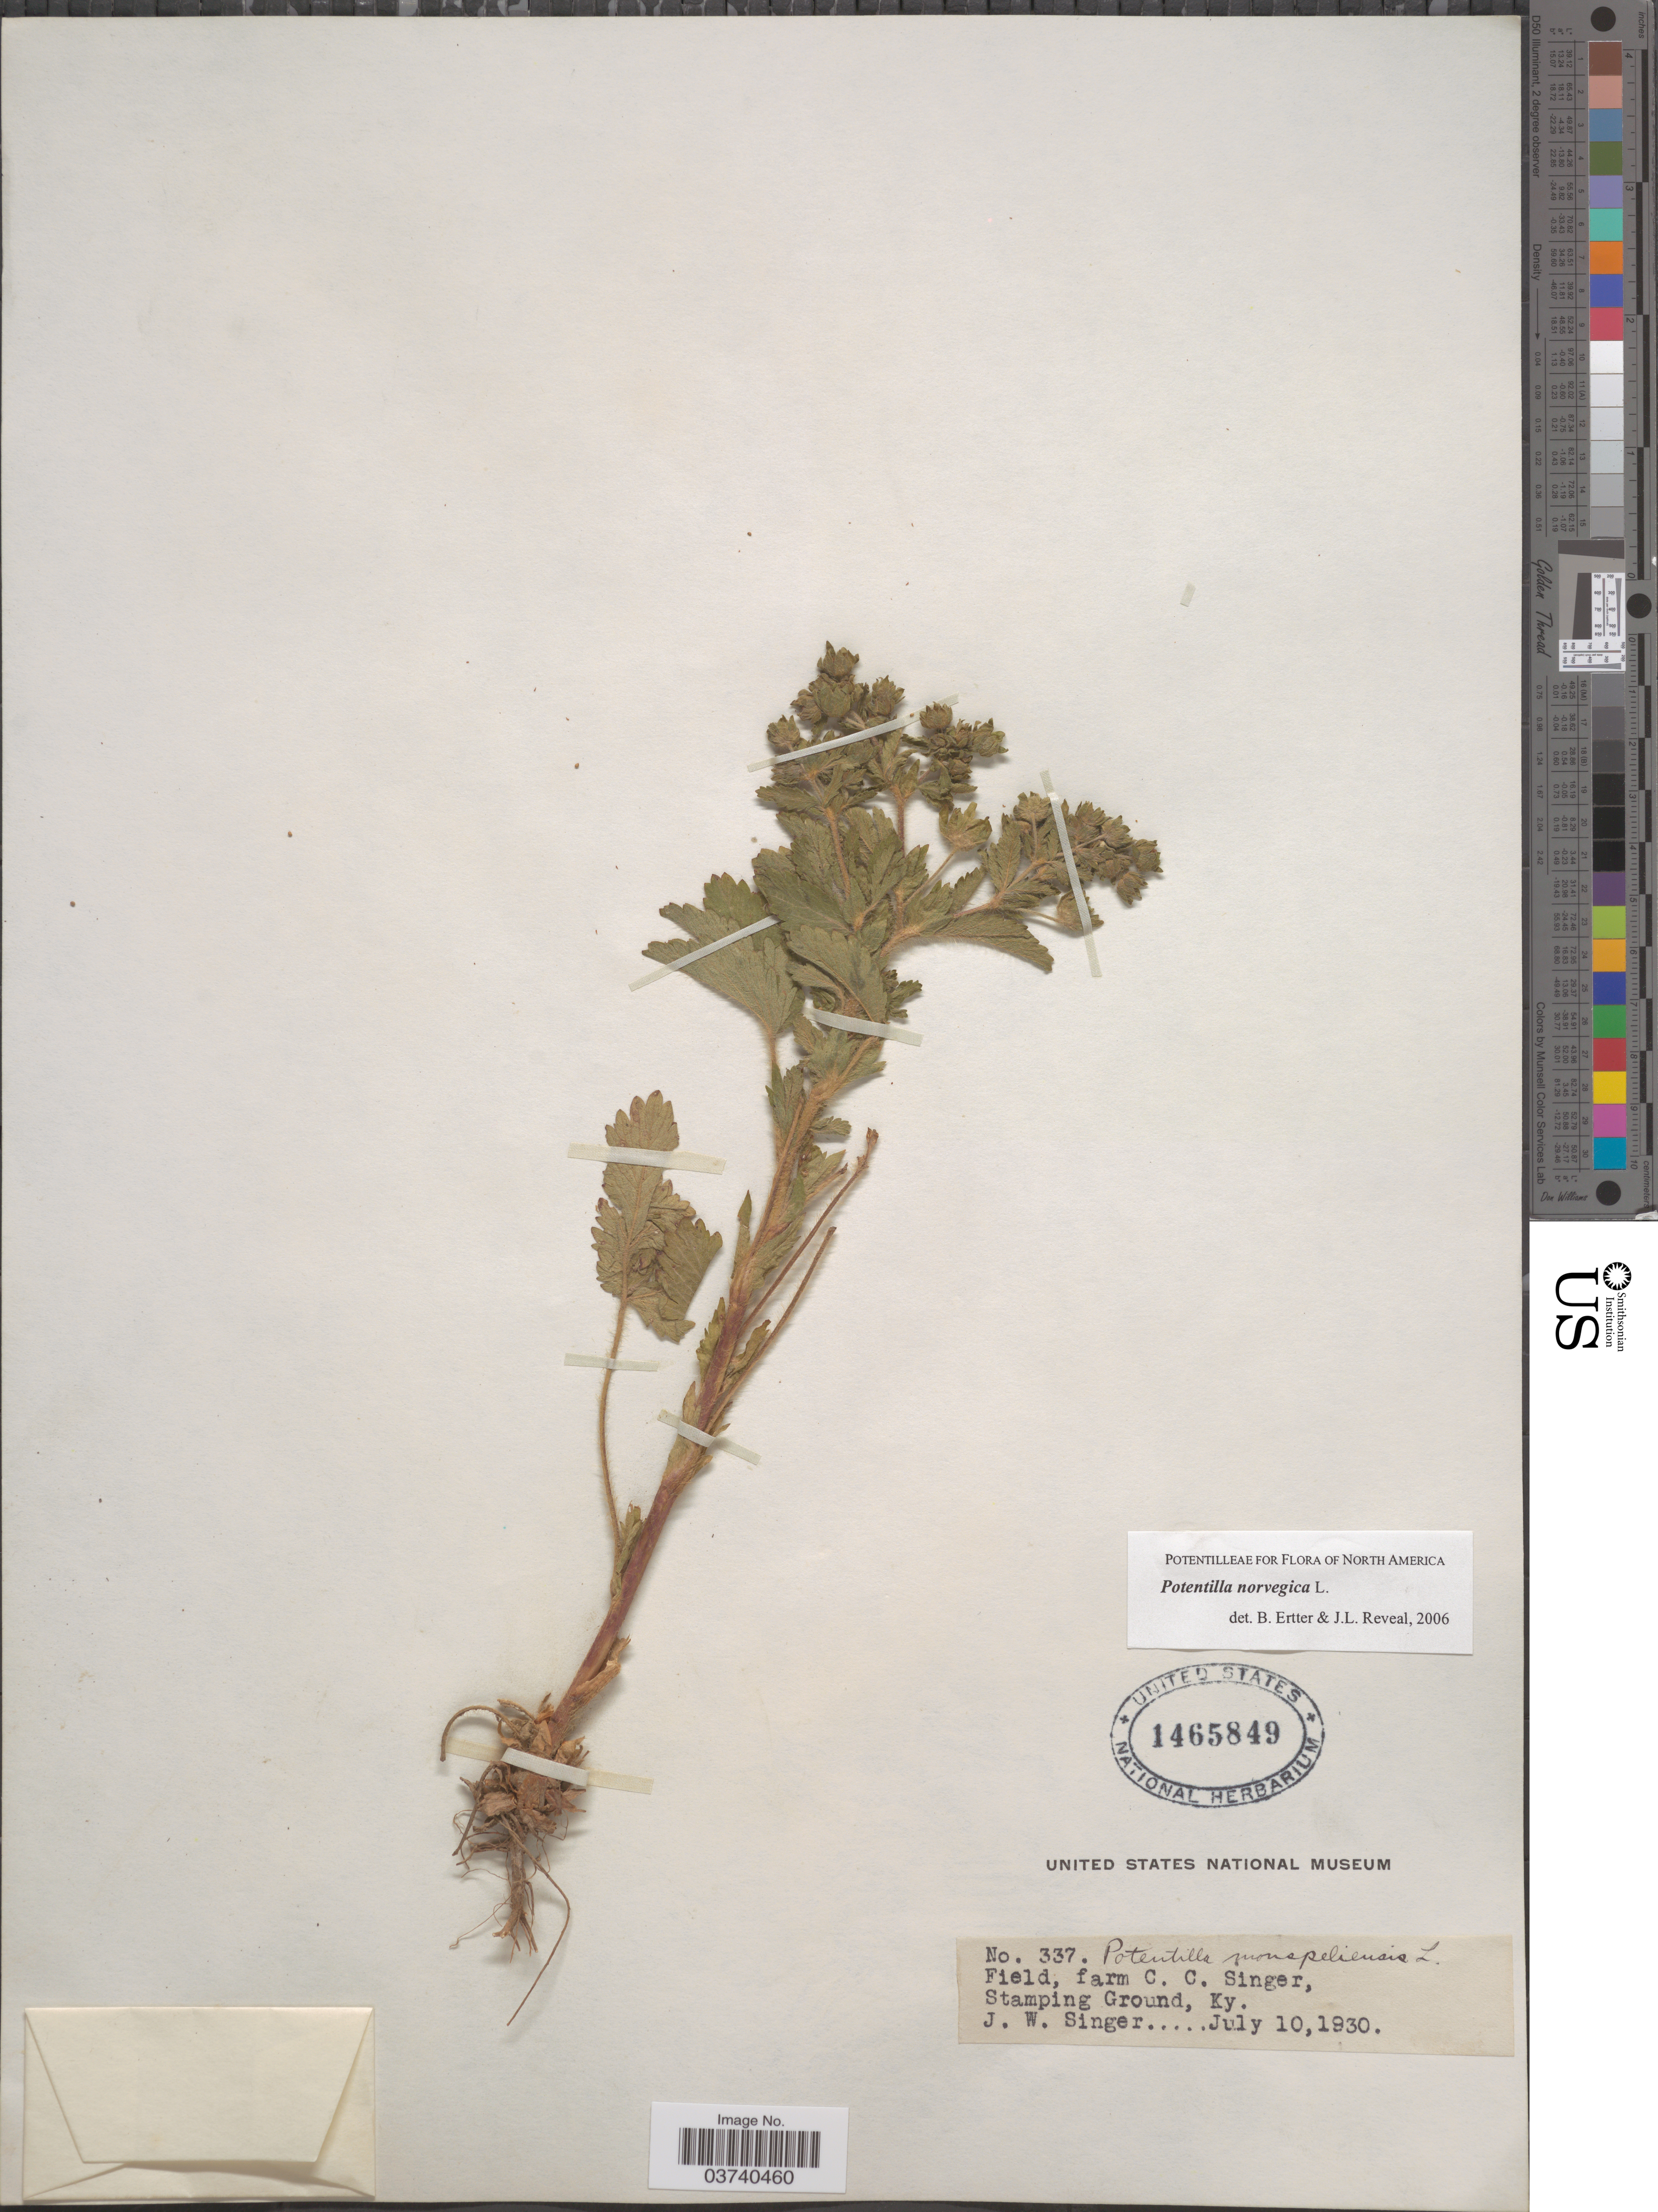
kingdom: Plantae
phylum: Tracheophyta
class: Magnoliopsida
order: Rosales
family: Rosaceae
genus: Potentilla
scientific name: Potentilla norvegica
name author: L.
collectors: J. EW. Singer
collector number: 337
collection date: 1930-07-10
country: United States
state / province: Kentucky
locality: Field, farm C. C Singer, Stamping Ground.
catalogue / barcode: US 1465849